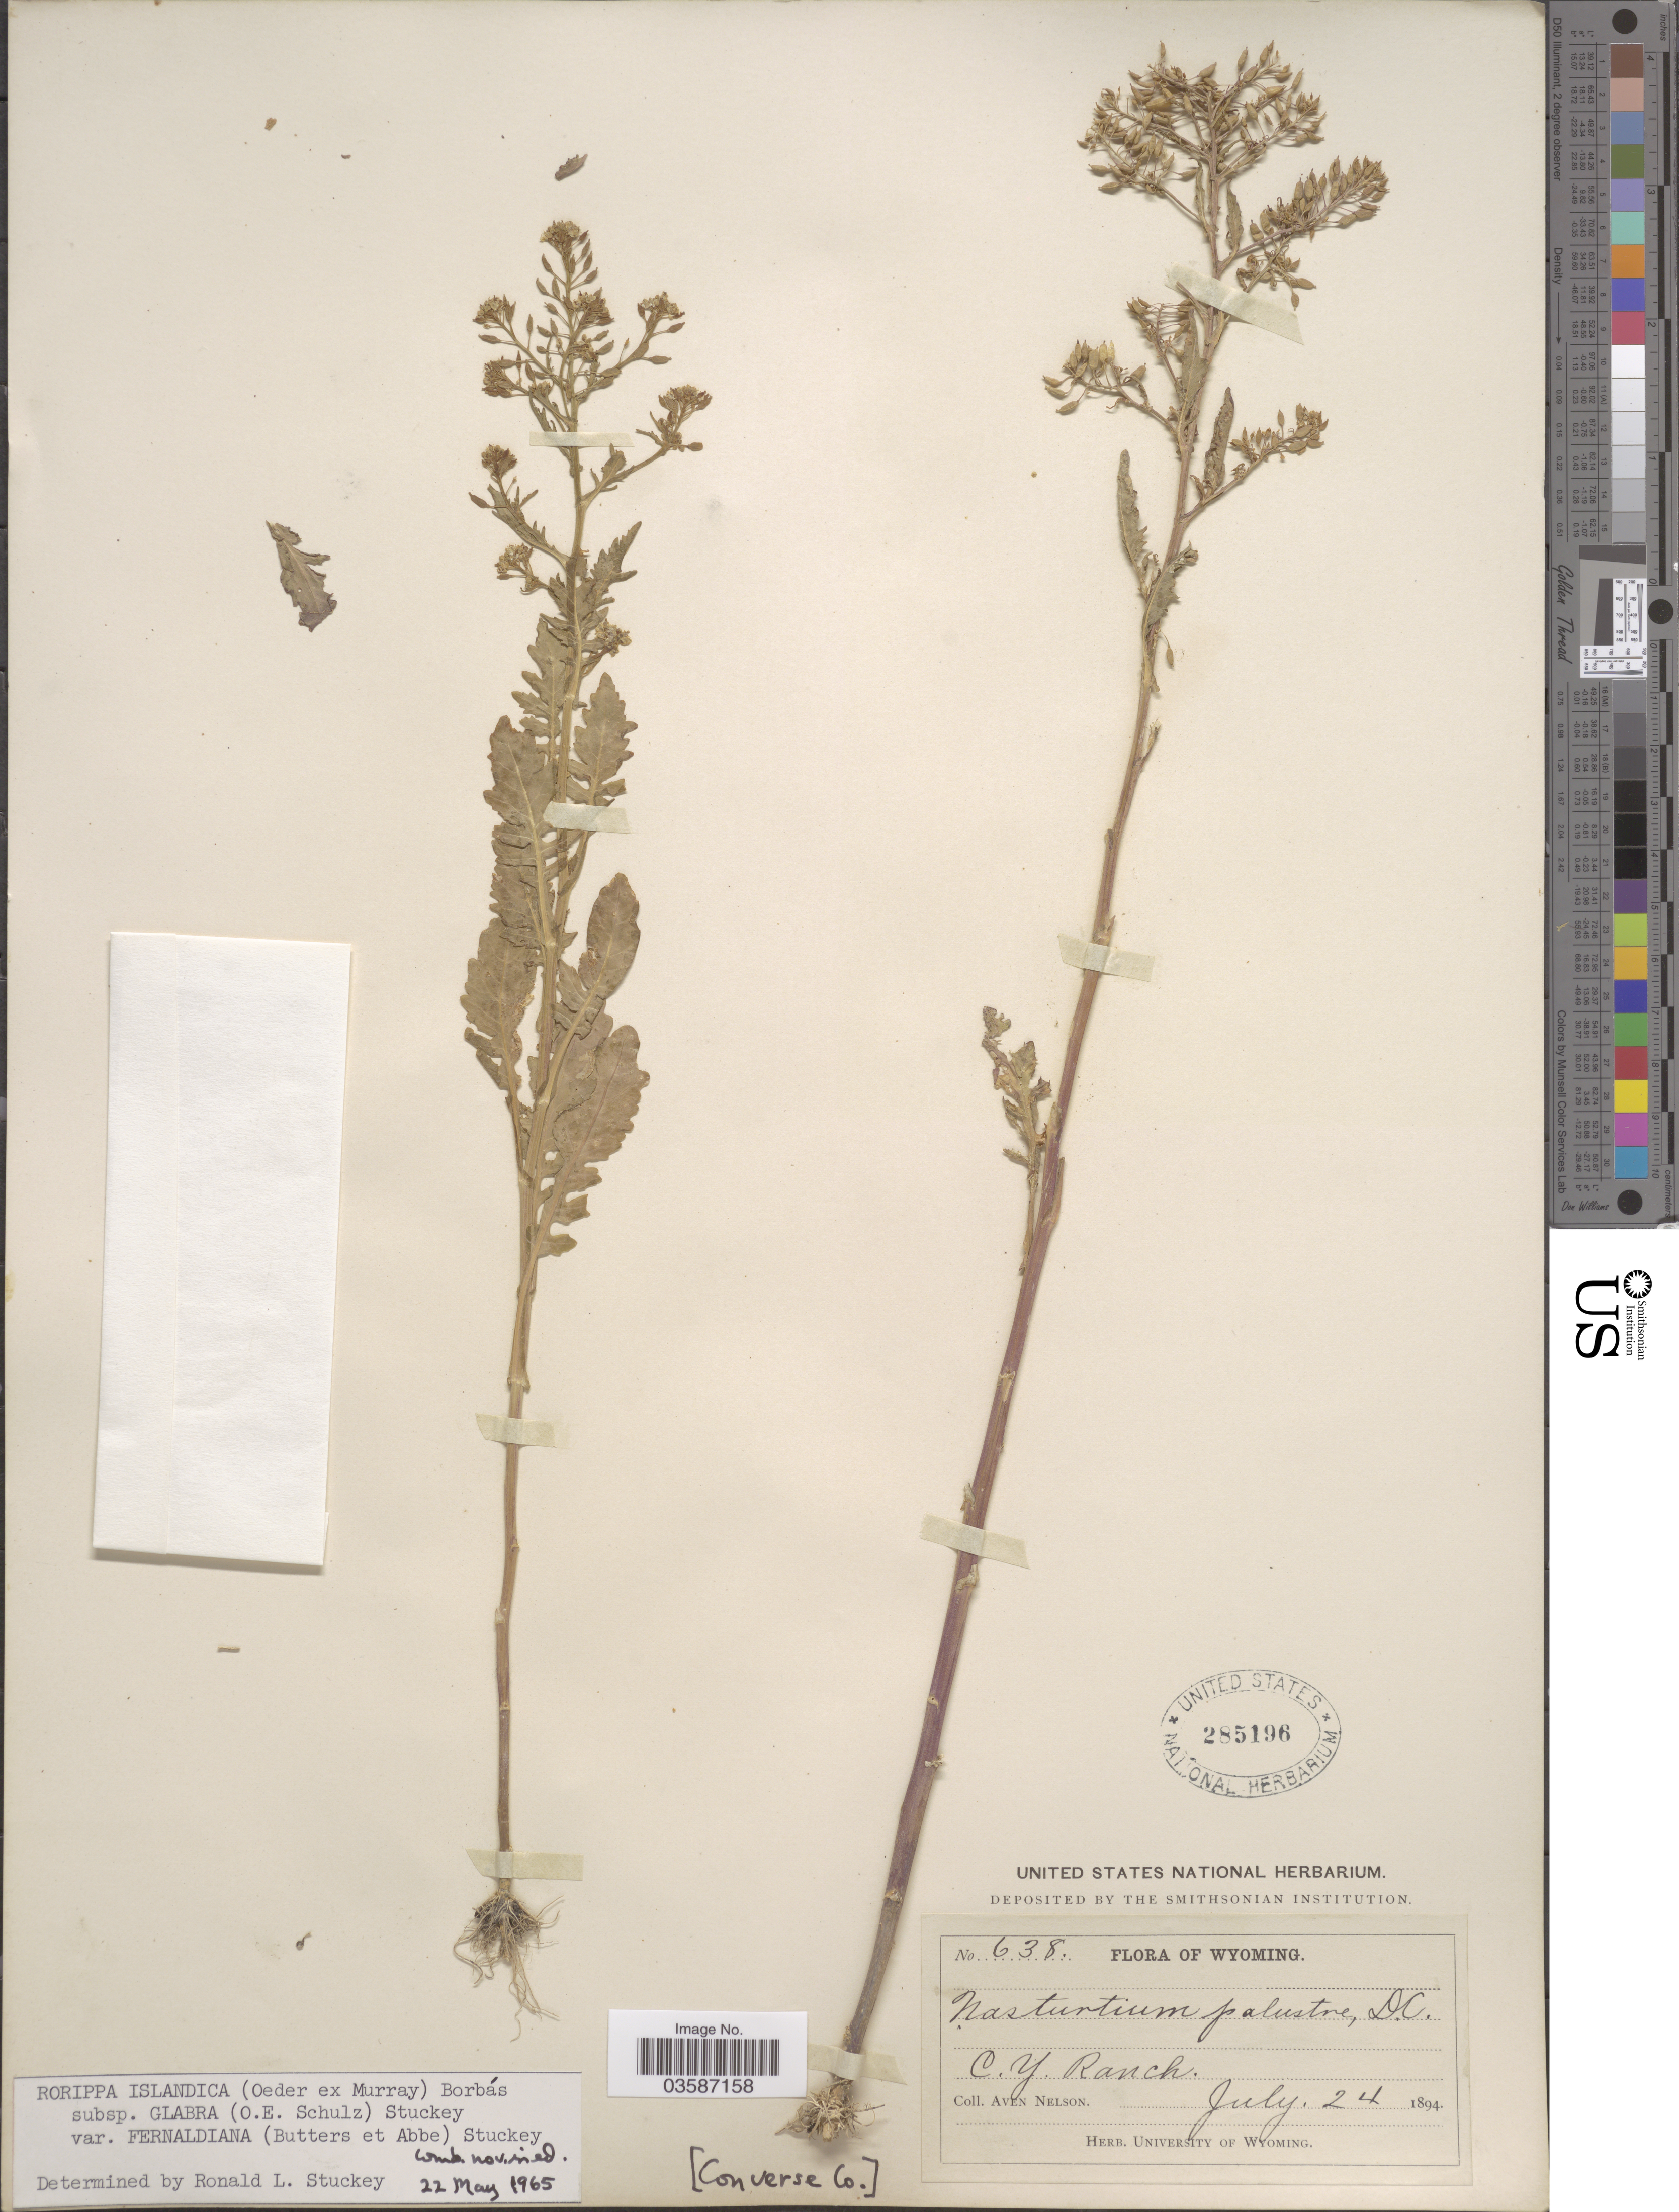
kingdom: Plantae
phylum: Tracheophyta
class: Magnoliopsida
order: Brassicales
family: Brassicaceae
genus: Rorippa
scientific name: Rorippa islandica var. fernaldiana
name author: Butters & Abbe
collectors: A. Nelson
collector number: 638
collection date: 1894-07-24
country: United States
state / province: Wyoming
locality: C.Y. Ranch. [Convers Co]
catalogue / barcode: US 285196